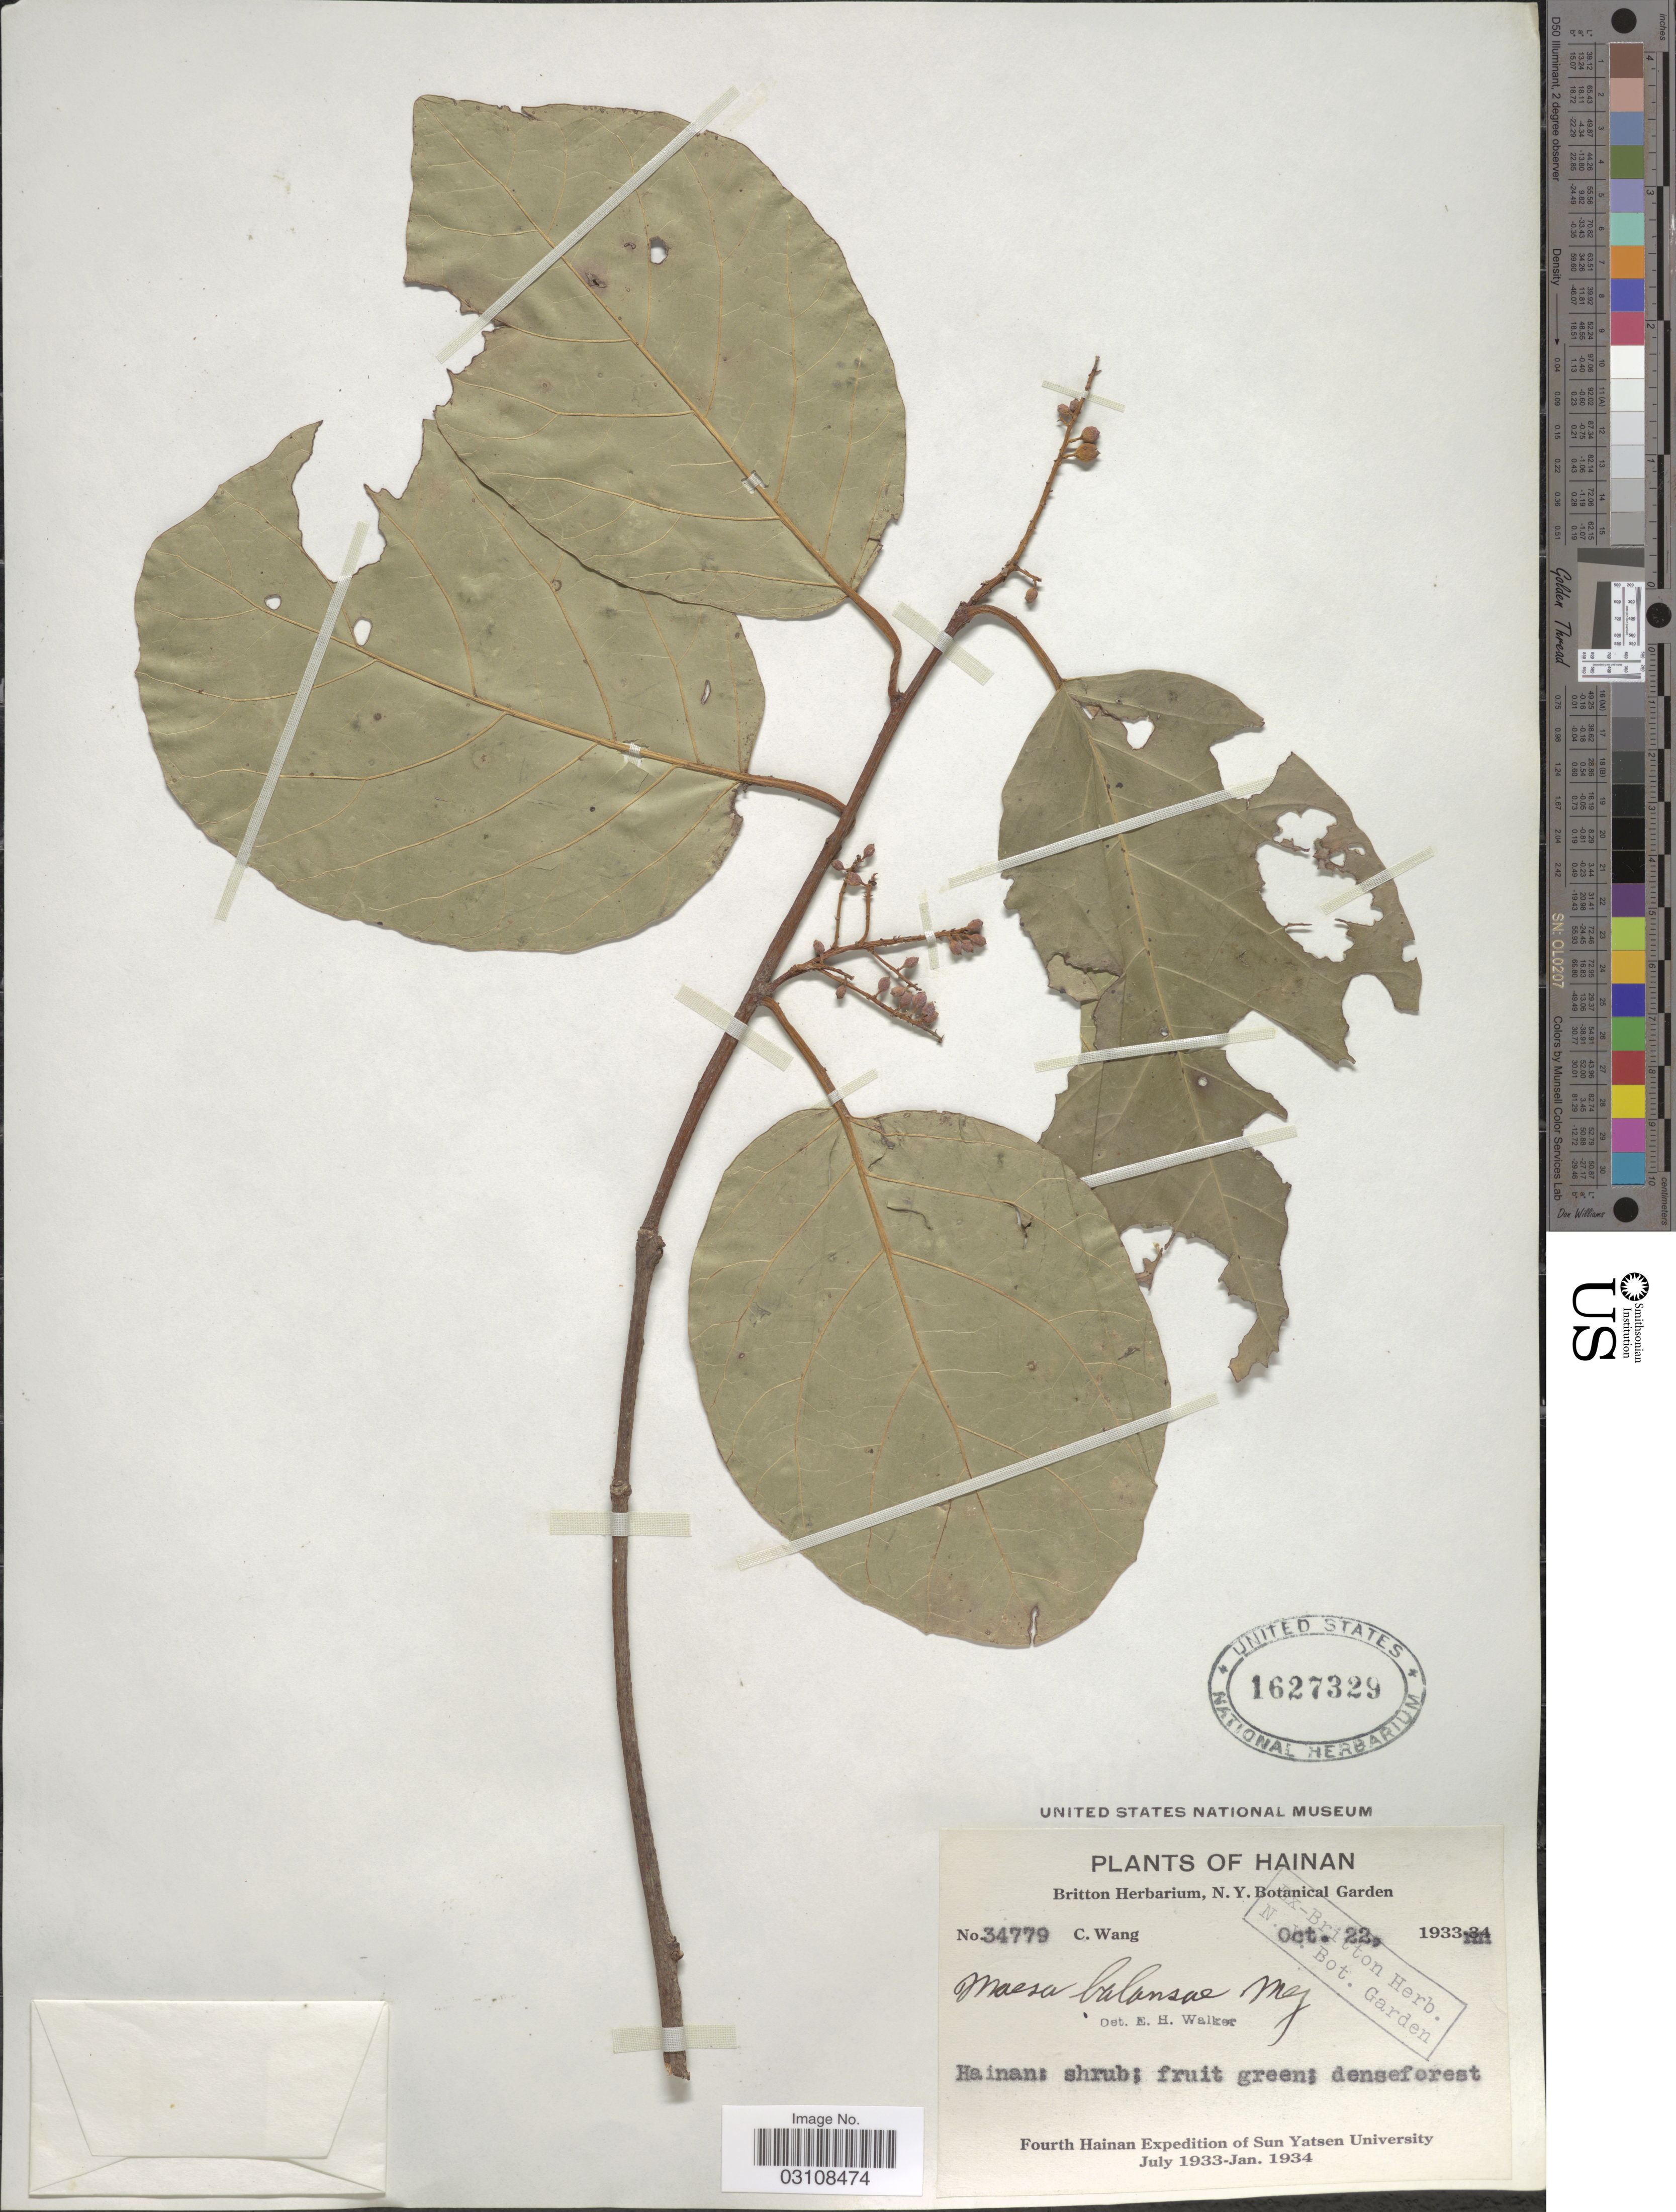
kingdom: Plantae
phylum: Tracheophyta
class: Magnoliopsida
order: Ericales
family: Primulaceae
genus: Maesa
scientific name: Maesa balansae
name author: Mez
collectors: C. Wang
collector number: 34779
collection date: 1933-10-22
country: China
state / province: Hainan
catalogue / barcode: US 1627329